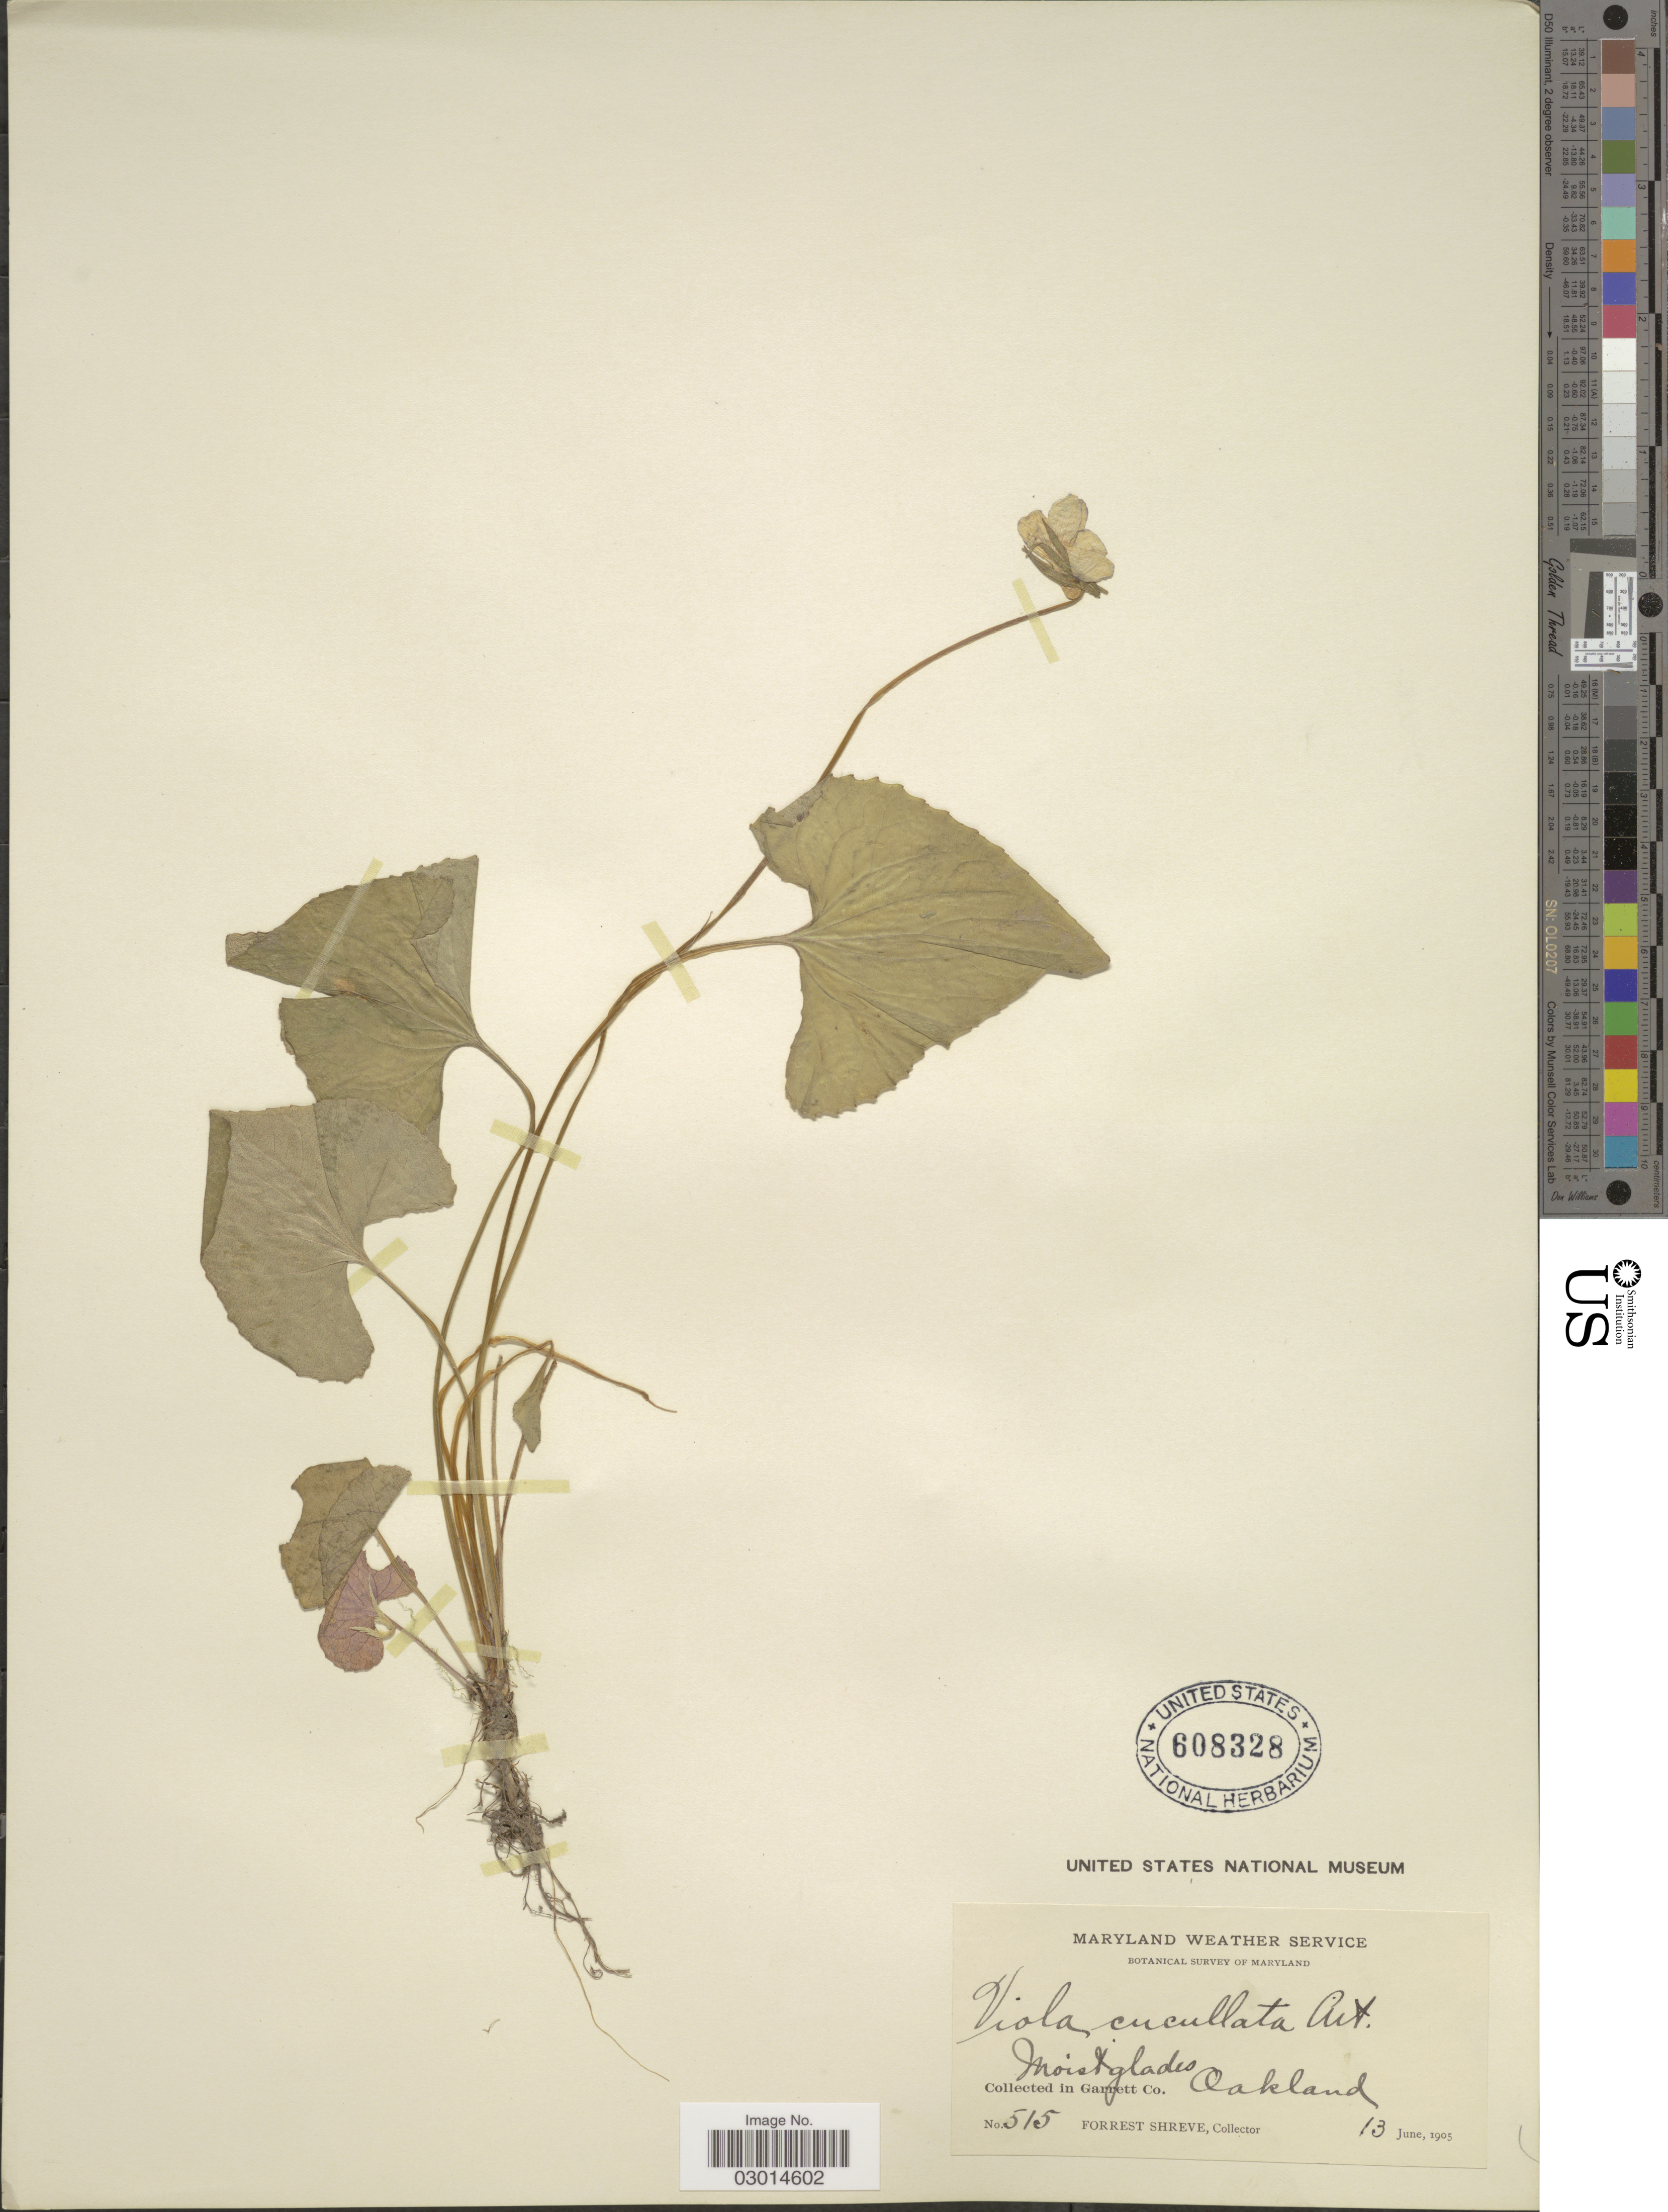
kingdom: Plantae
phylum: Tracheophyta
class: Magnoliopsida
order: Malpighiales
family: Violaceae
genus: Viola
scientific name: Viola cucullata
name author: Aiton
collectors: F. Shreve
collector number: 515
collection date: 1905-06-13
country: United States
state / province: Maryland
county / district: Garrett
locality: Moist glades. Garrett Co. Oakland.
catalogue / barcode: US 608328